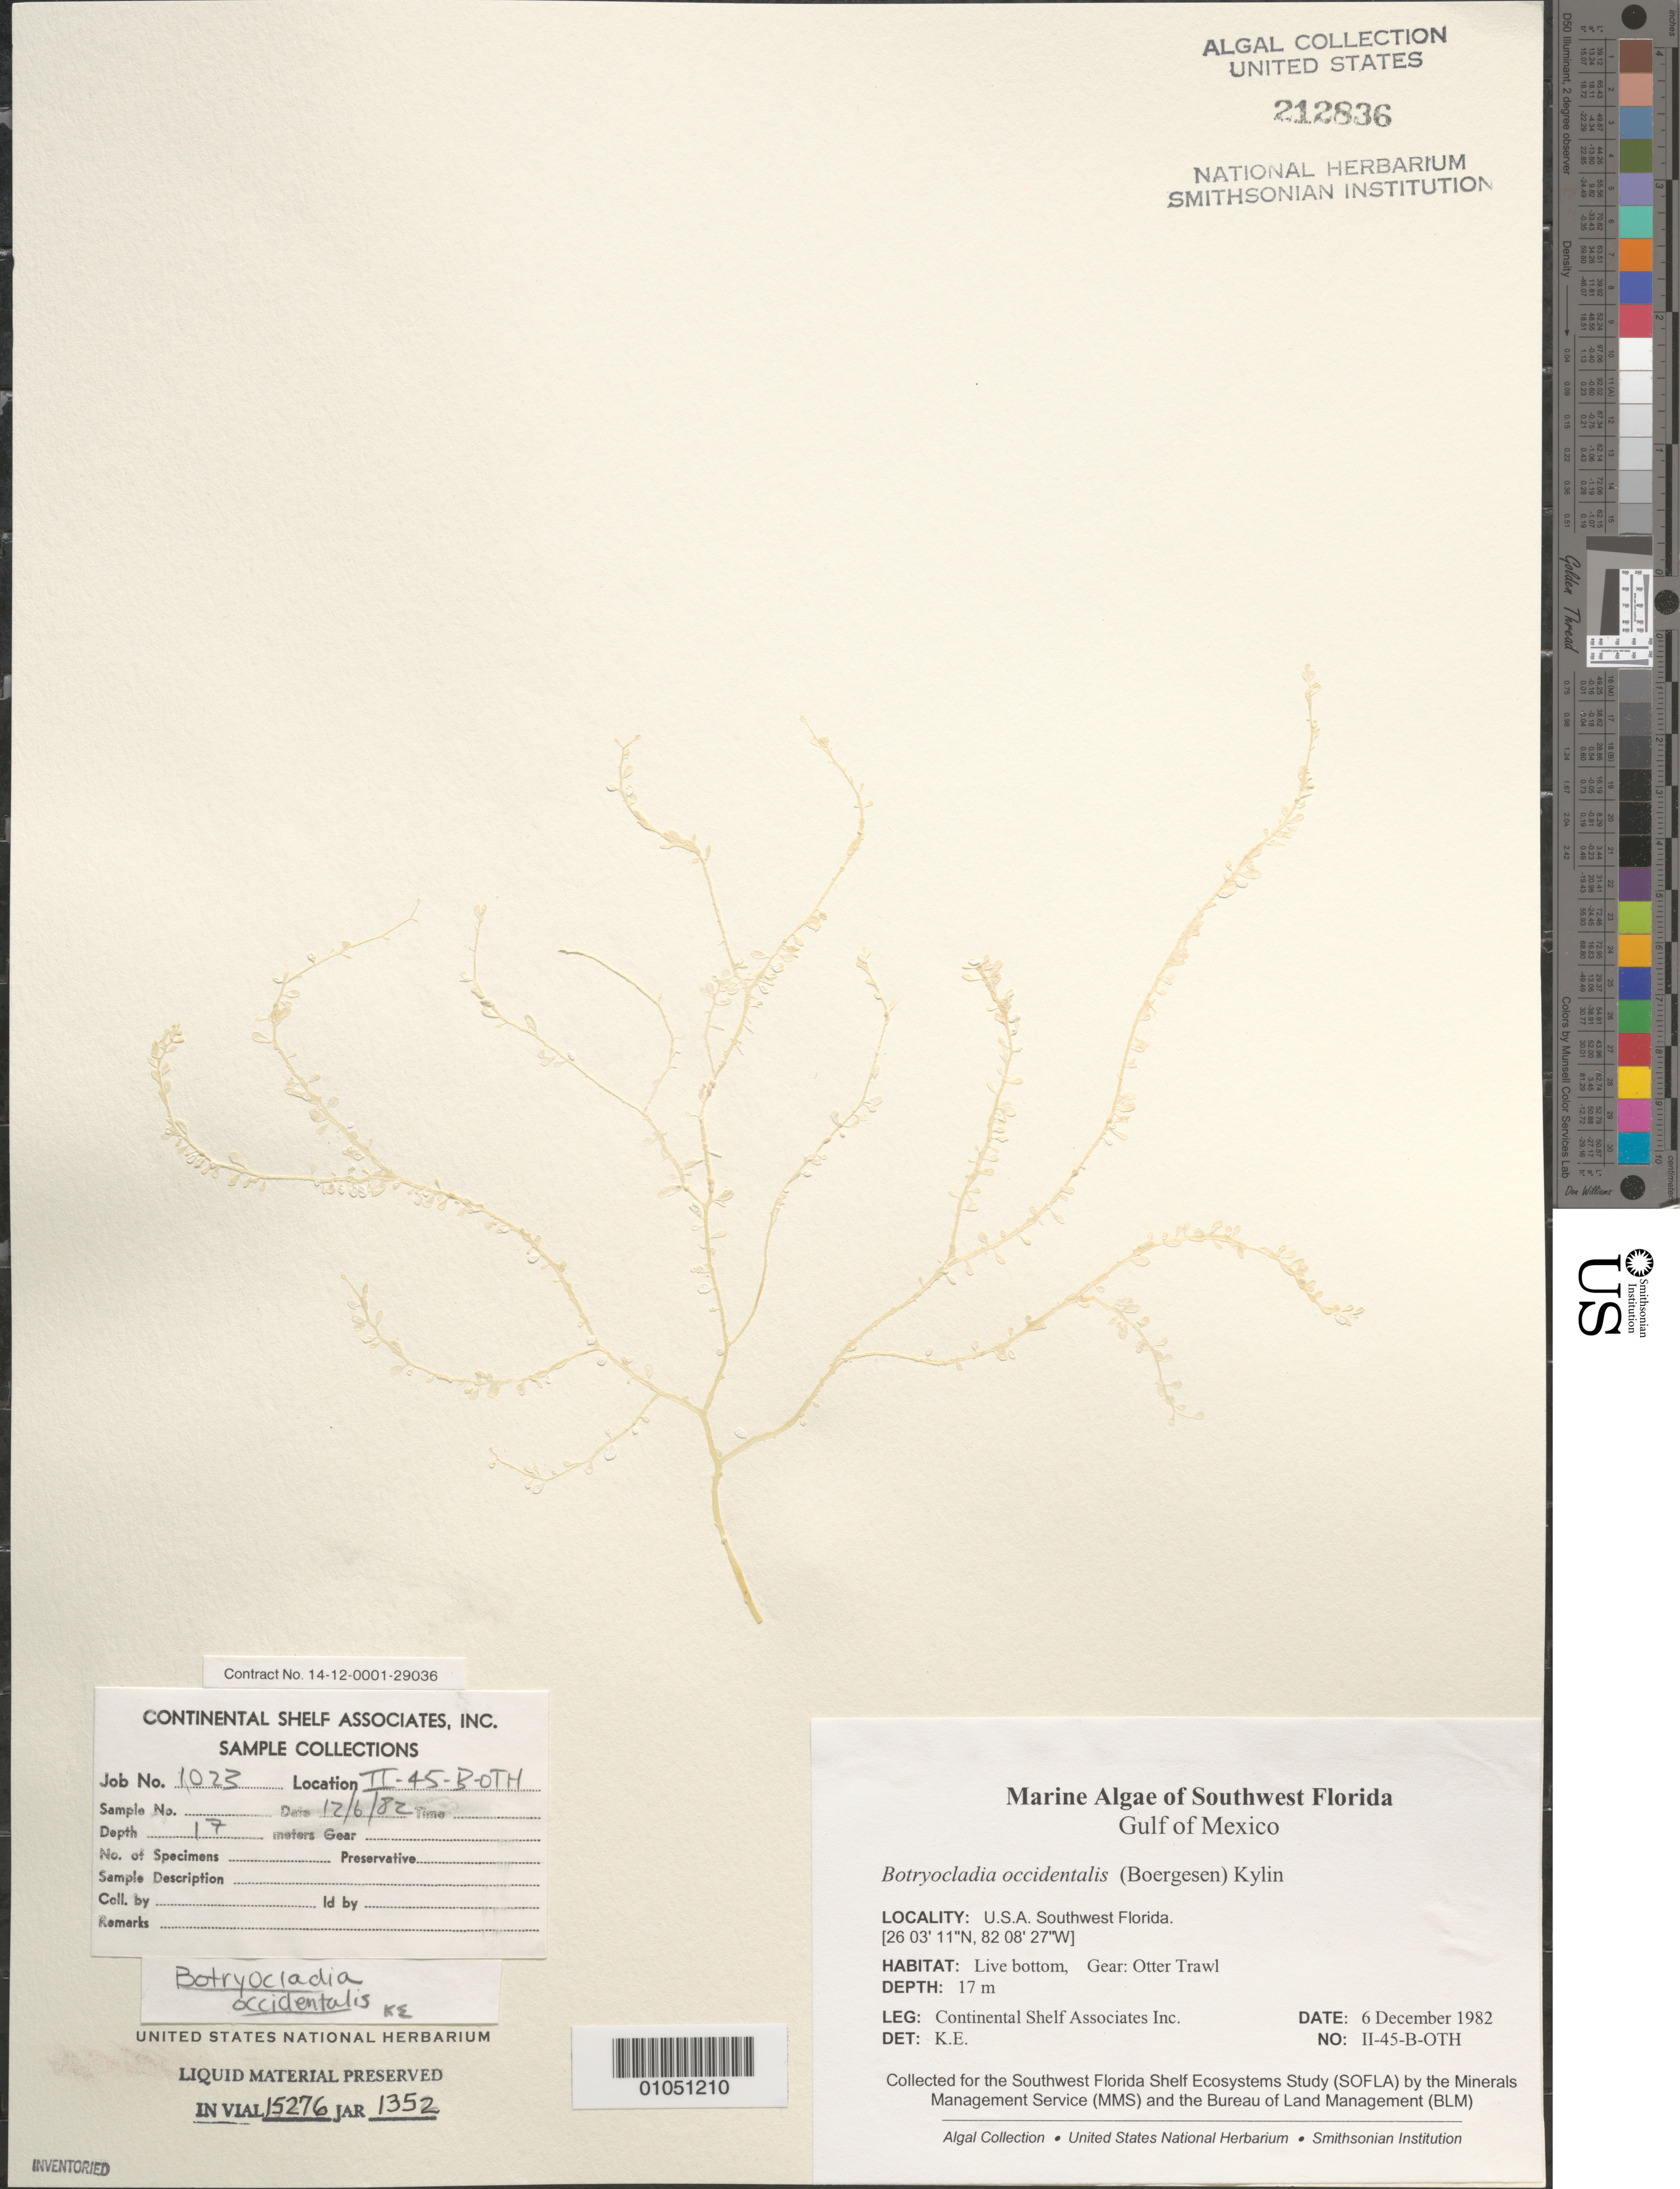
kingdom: Plantae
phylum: Rhodophyta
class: Florideophyceae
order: Rhodymeniales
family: Rhodymeniaceae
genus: Botryocladia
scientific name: Botryocladia occidentalis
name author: (Børgesen) Kylin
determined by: E., K.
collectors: Continental Shelf Associates for the MMS/BLM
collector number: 1023-II-45-B-OTH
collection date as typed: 06 Dec 1982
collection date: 1982-12-06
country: United States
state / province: Florida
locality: Gulf of Mexico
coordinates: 26 03'11"N, 82 08'27"W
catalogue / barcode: US 212836